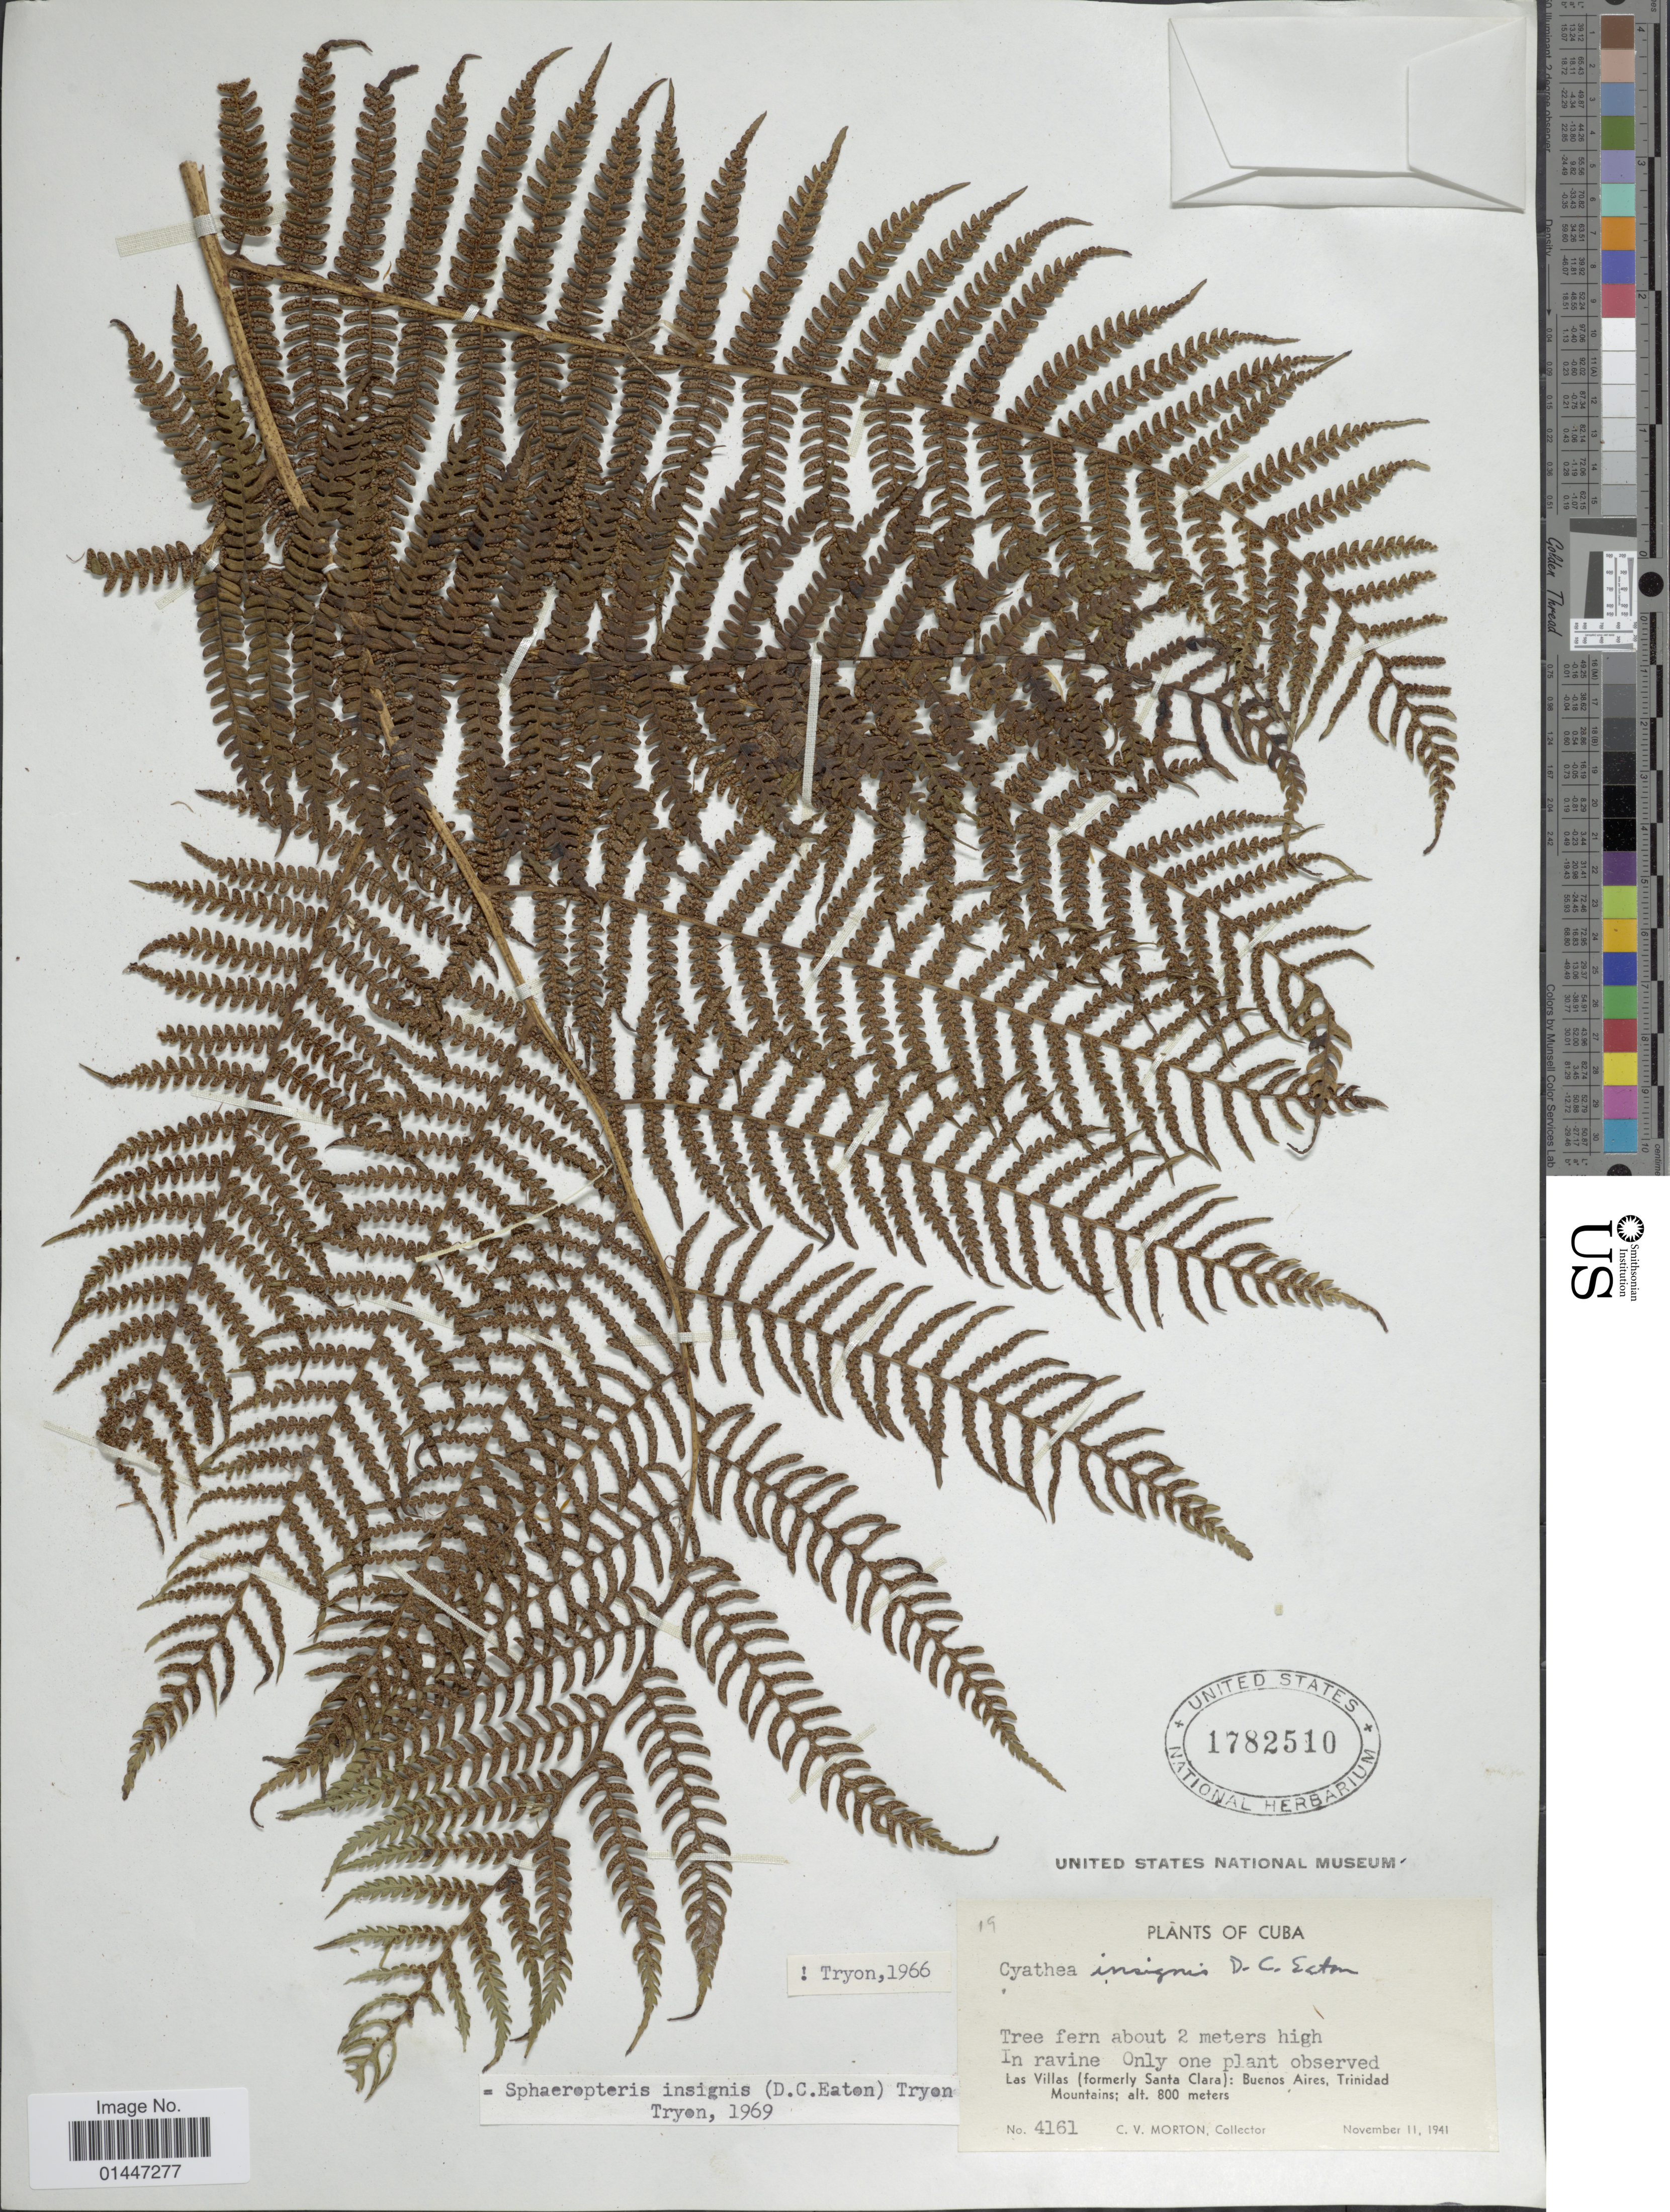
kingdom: Plantae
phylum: Tracheophyta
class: Polypodiopsida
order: Cyatheales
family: Cyatheaceae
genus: Sphaeropteris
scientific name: Sphaeropteris insignis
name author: (Eaton) R.M. Tryon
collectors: C. V. Morton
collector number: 4161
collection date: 1941-11-11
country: Cuba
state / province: Las Villas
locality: In ravine. Las Villas (formerly Santa Clara) : Buenos Aires, Trinidad Mountains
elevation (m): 800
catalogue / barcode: US 1782510